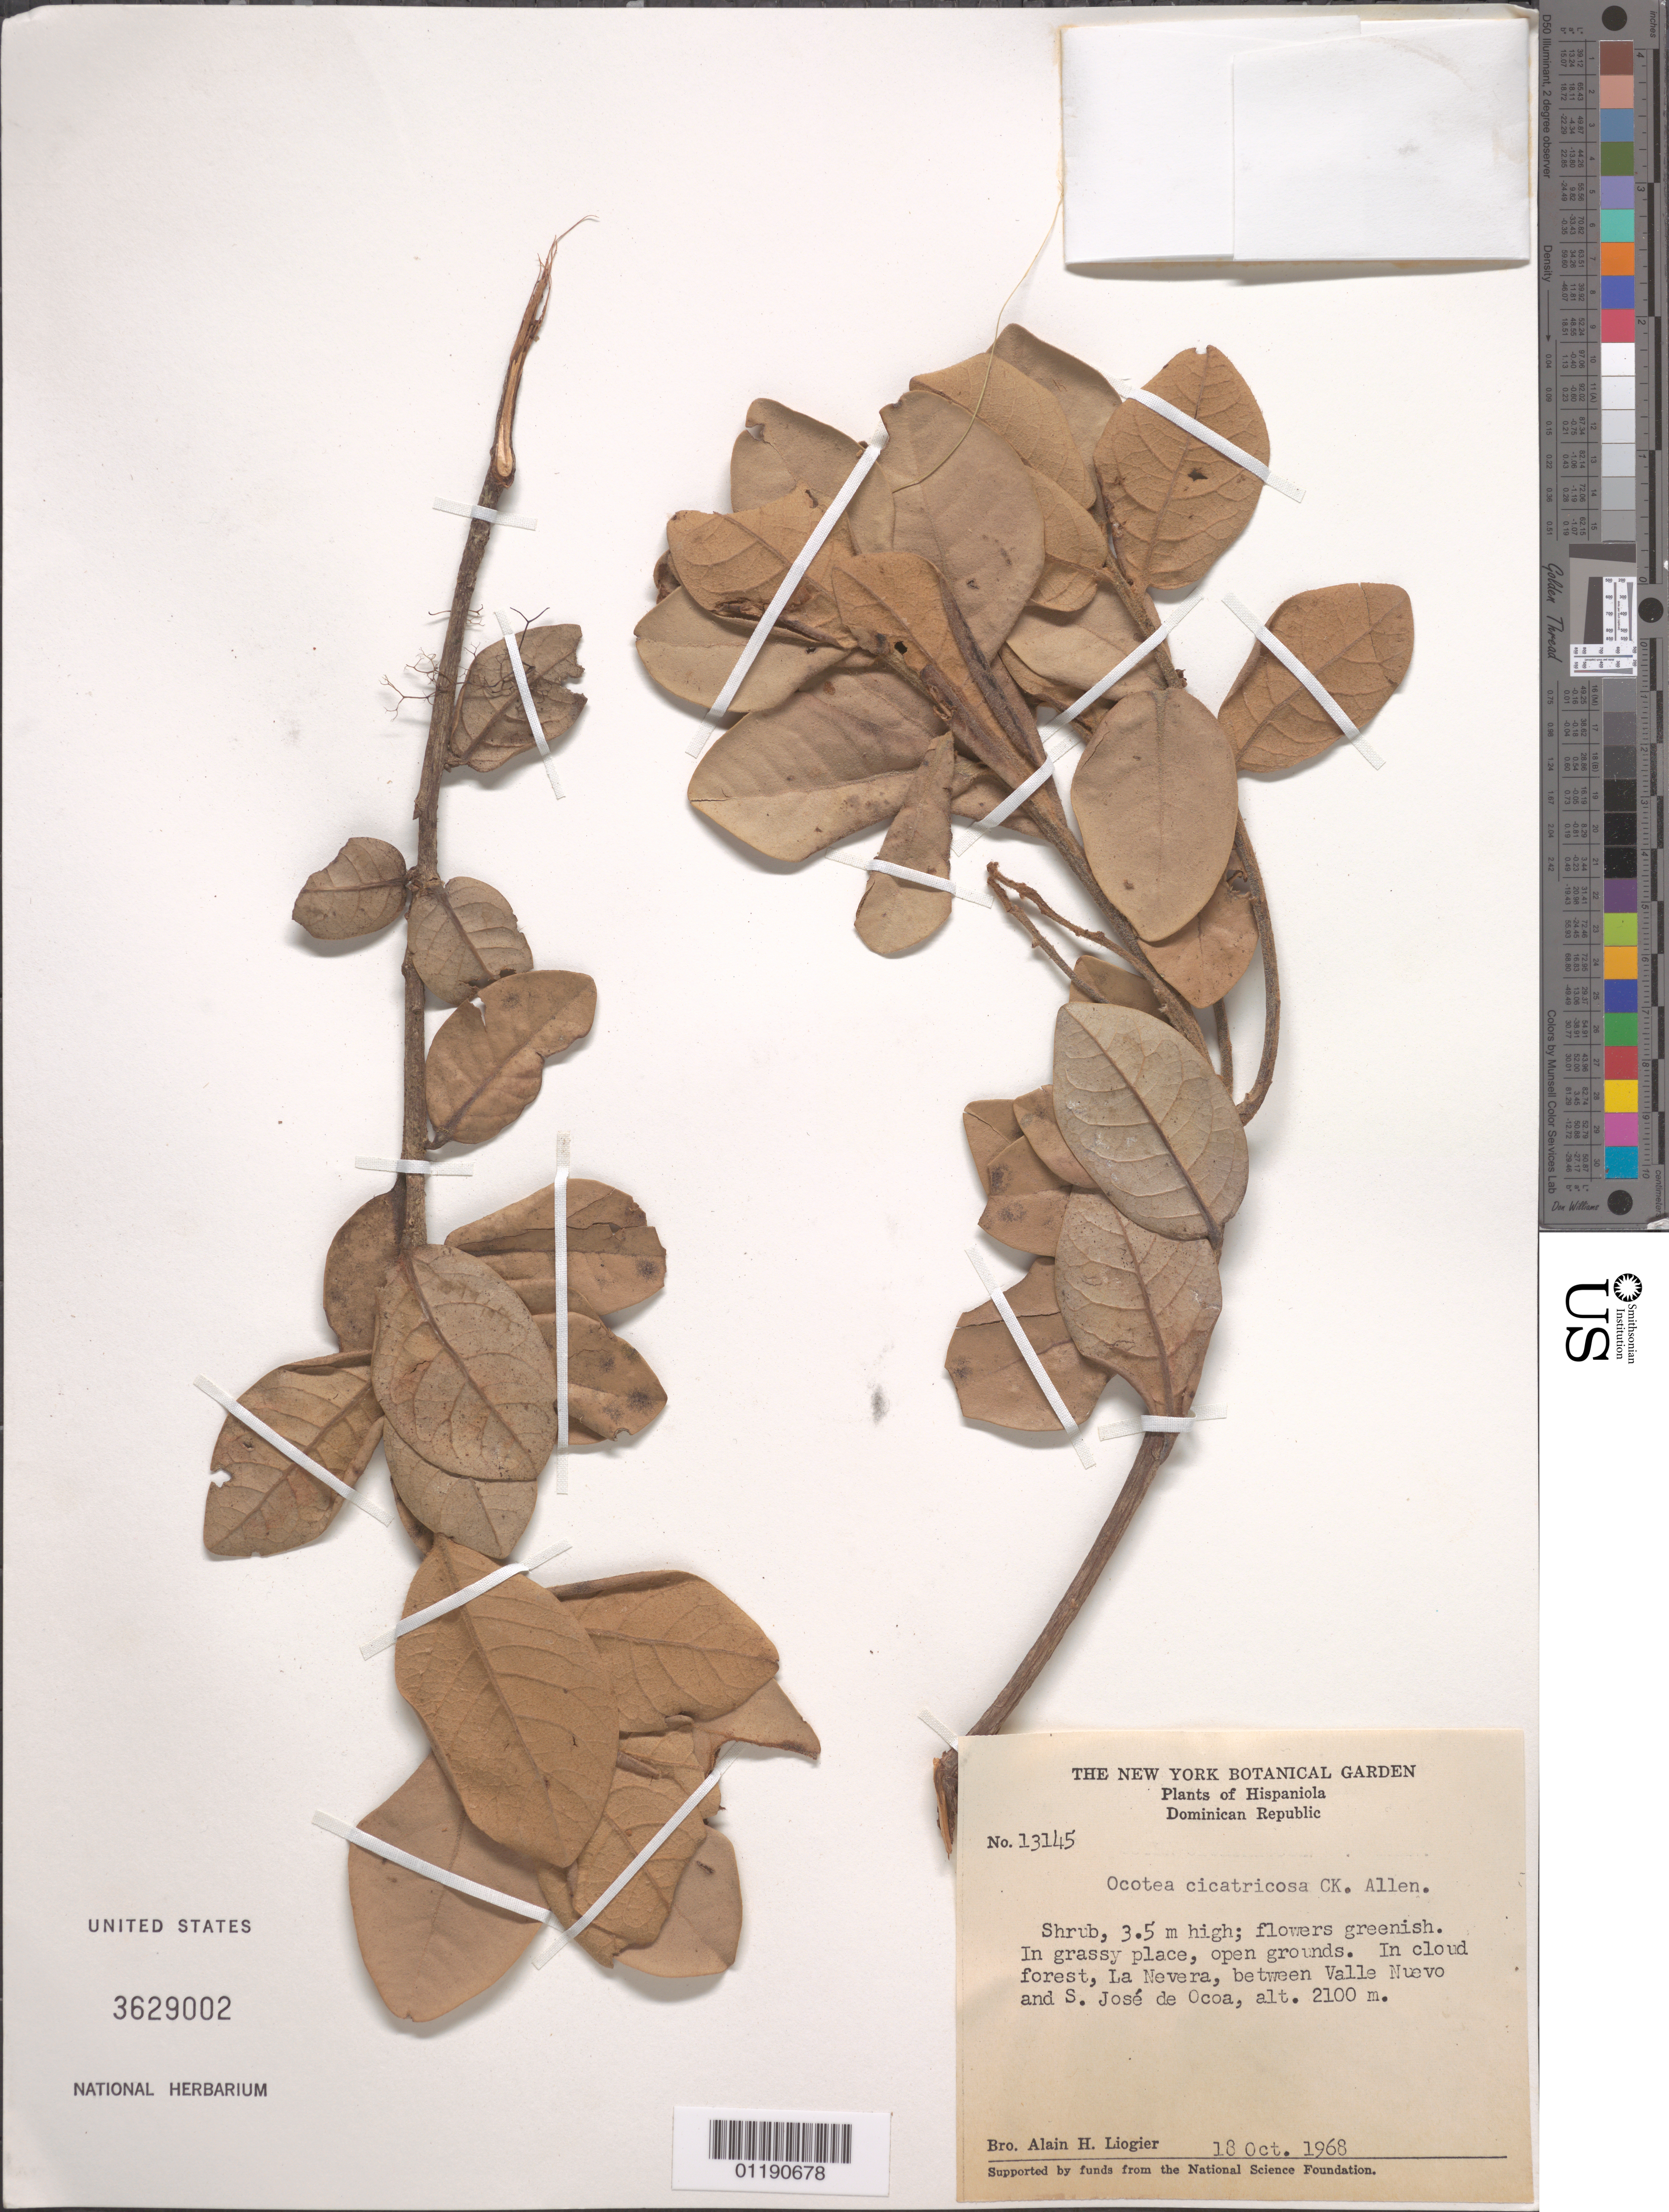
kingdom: Plantae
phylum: Tracheophyta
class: Magnoliopsida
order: Laurales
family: Lauraceae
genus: Ocotea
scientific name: Ocotea cicatricosa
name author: C.K. Allen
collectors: A. H. Liogier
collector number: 13145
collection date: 1968-10-18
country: Dominican Republic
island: Hispaniola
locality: La Nevera, between Valle Nuevo and San José de Ocoa.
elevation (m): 2100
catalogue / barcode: US 3629002